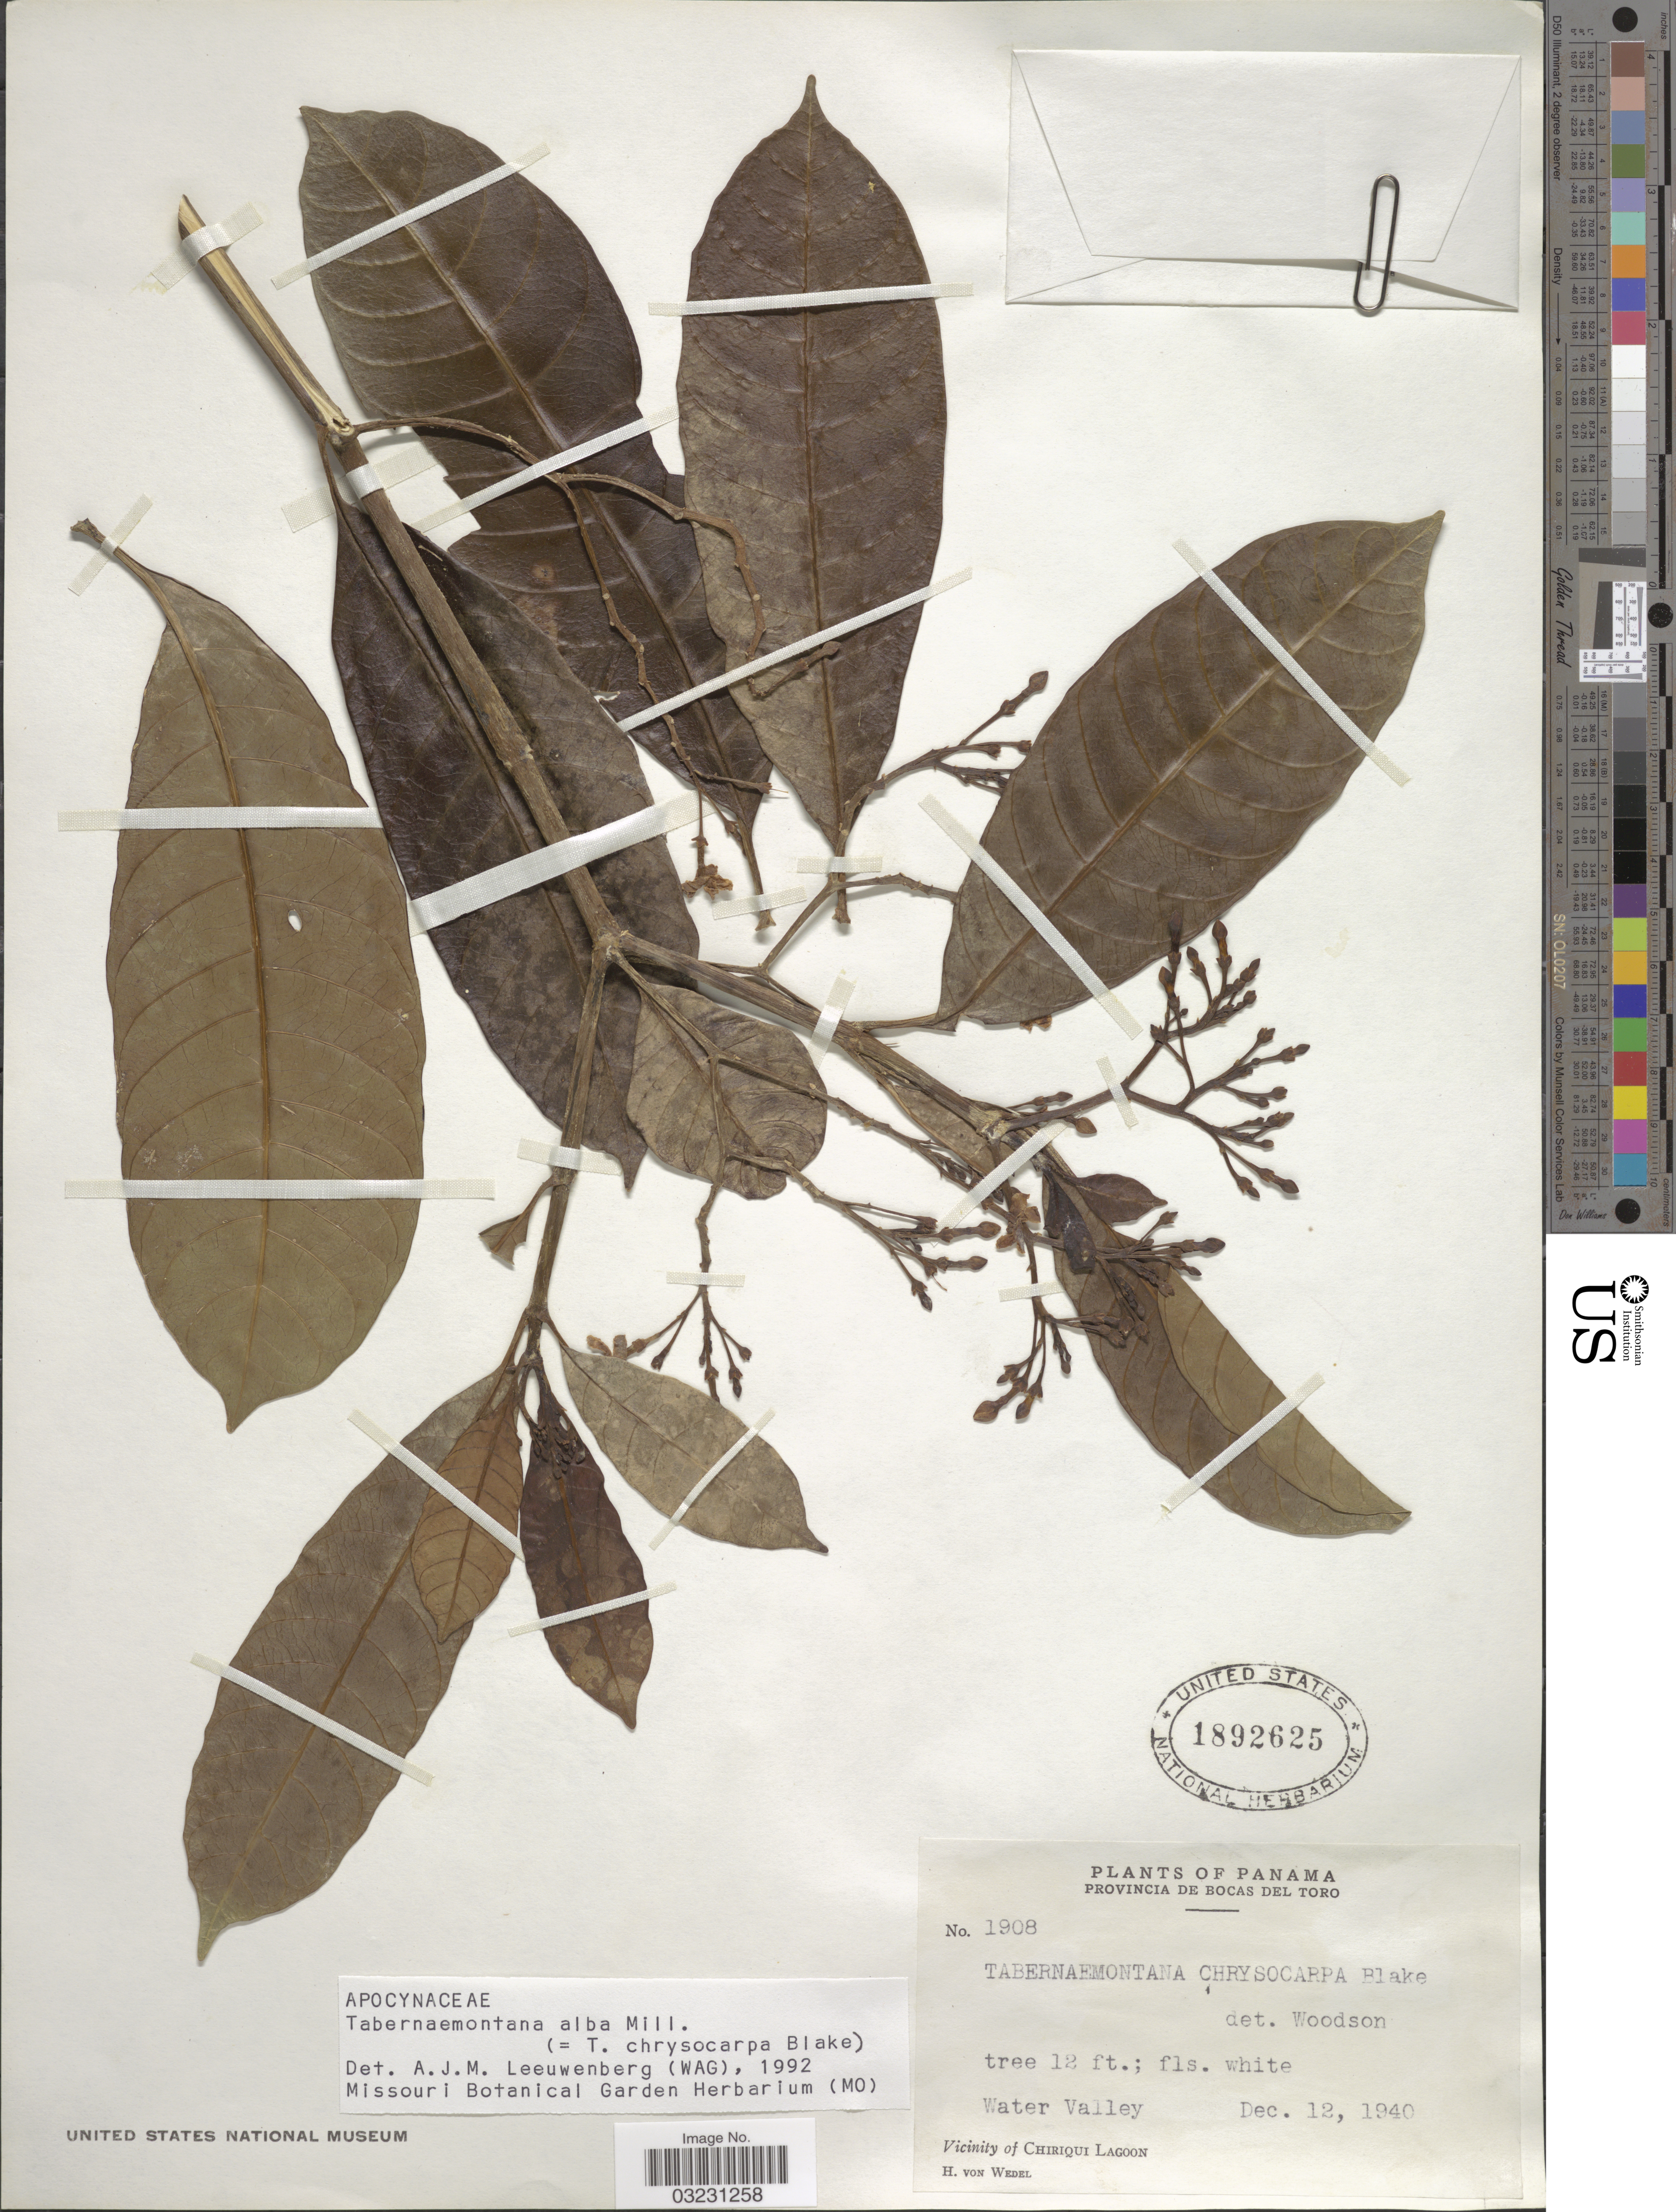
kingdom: Plantae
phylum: Tracheophyta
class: Magnoliopsida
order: Gentianales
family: Apocynaceae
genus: Tabernaemontana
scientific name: Tabernaemontana alba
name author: Mill.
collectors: H. von Wedel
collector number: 1908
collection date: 1940-12-12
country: Panama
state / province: Bocas del Toro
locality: Water Valley, Vicinity of Chiriqui Lagoon.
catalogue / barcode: US 1892625